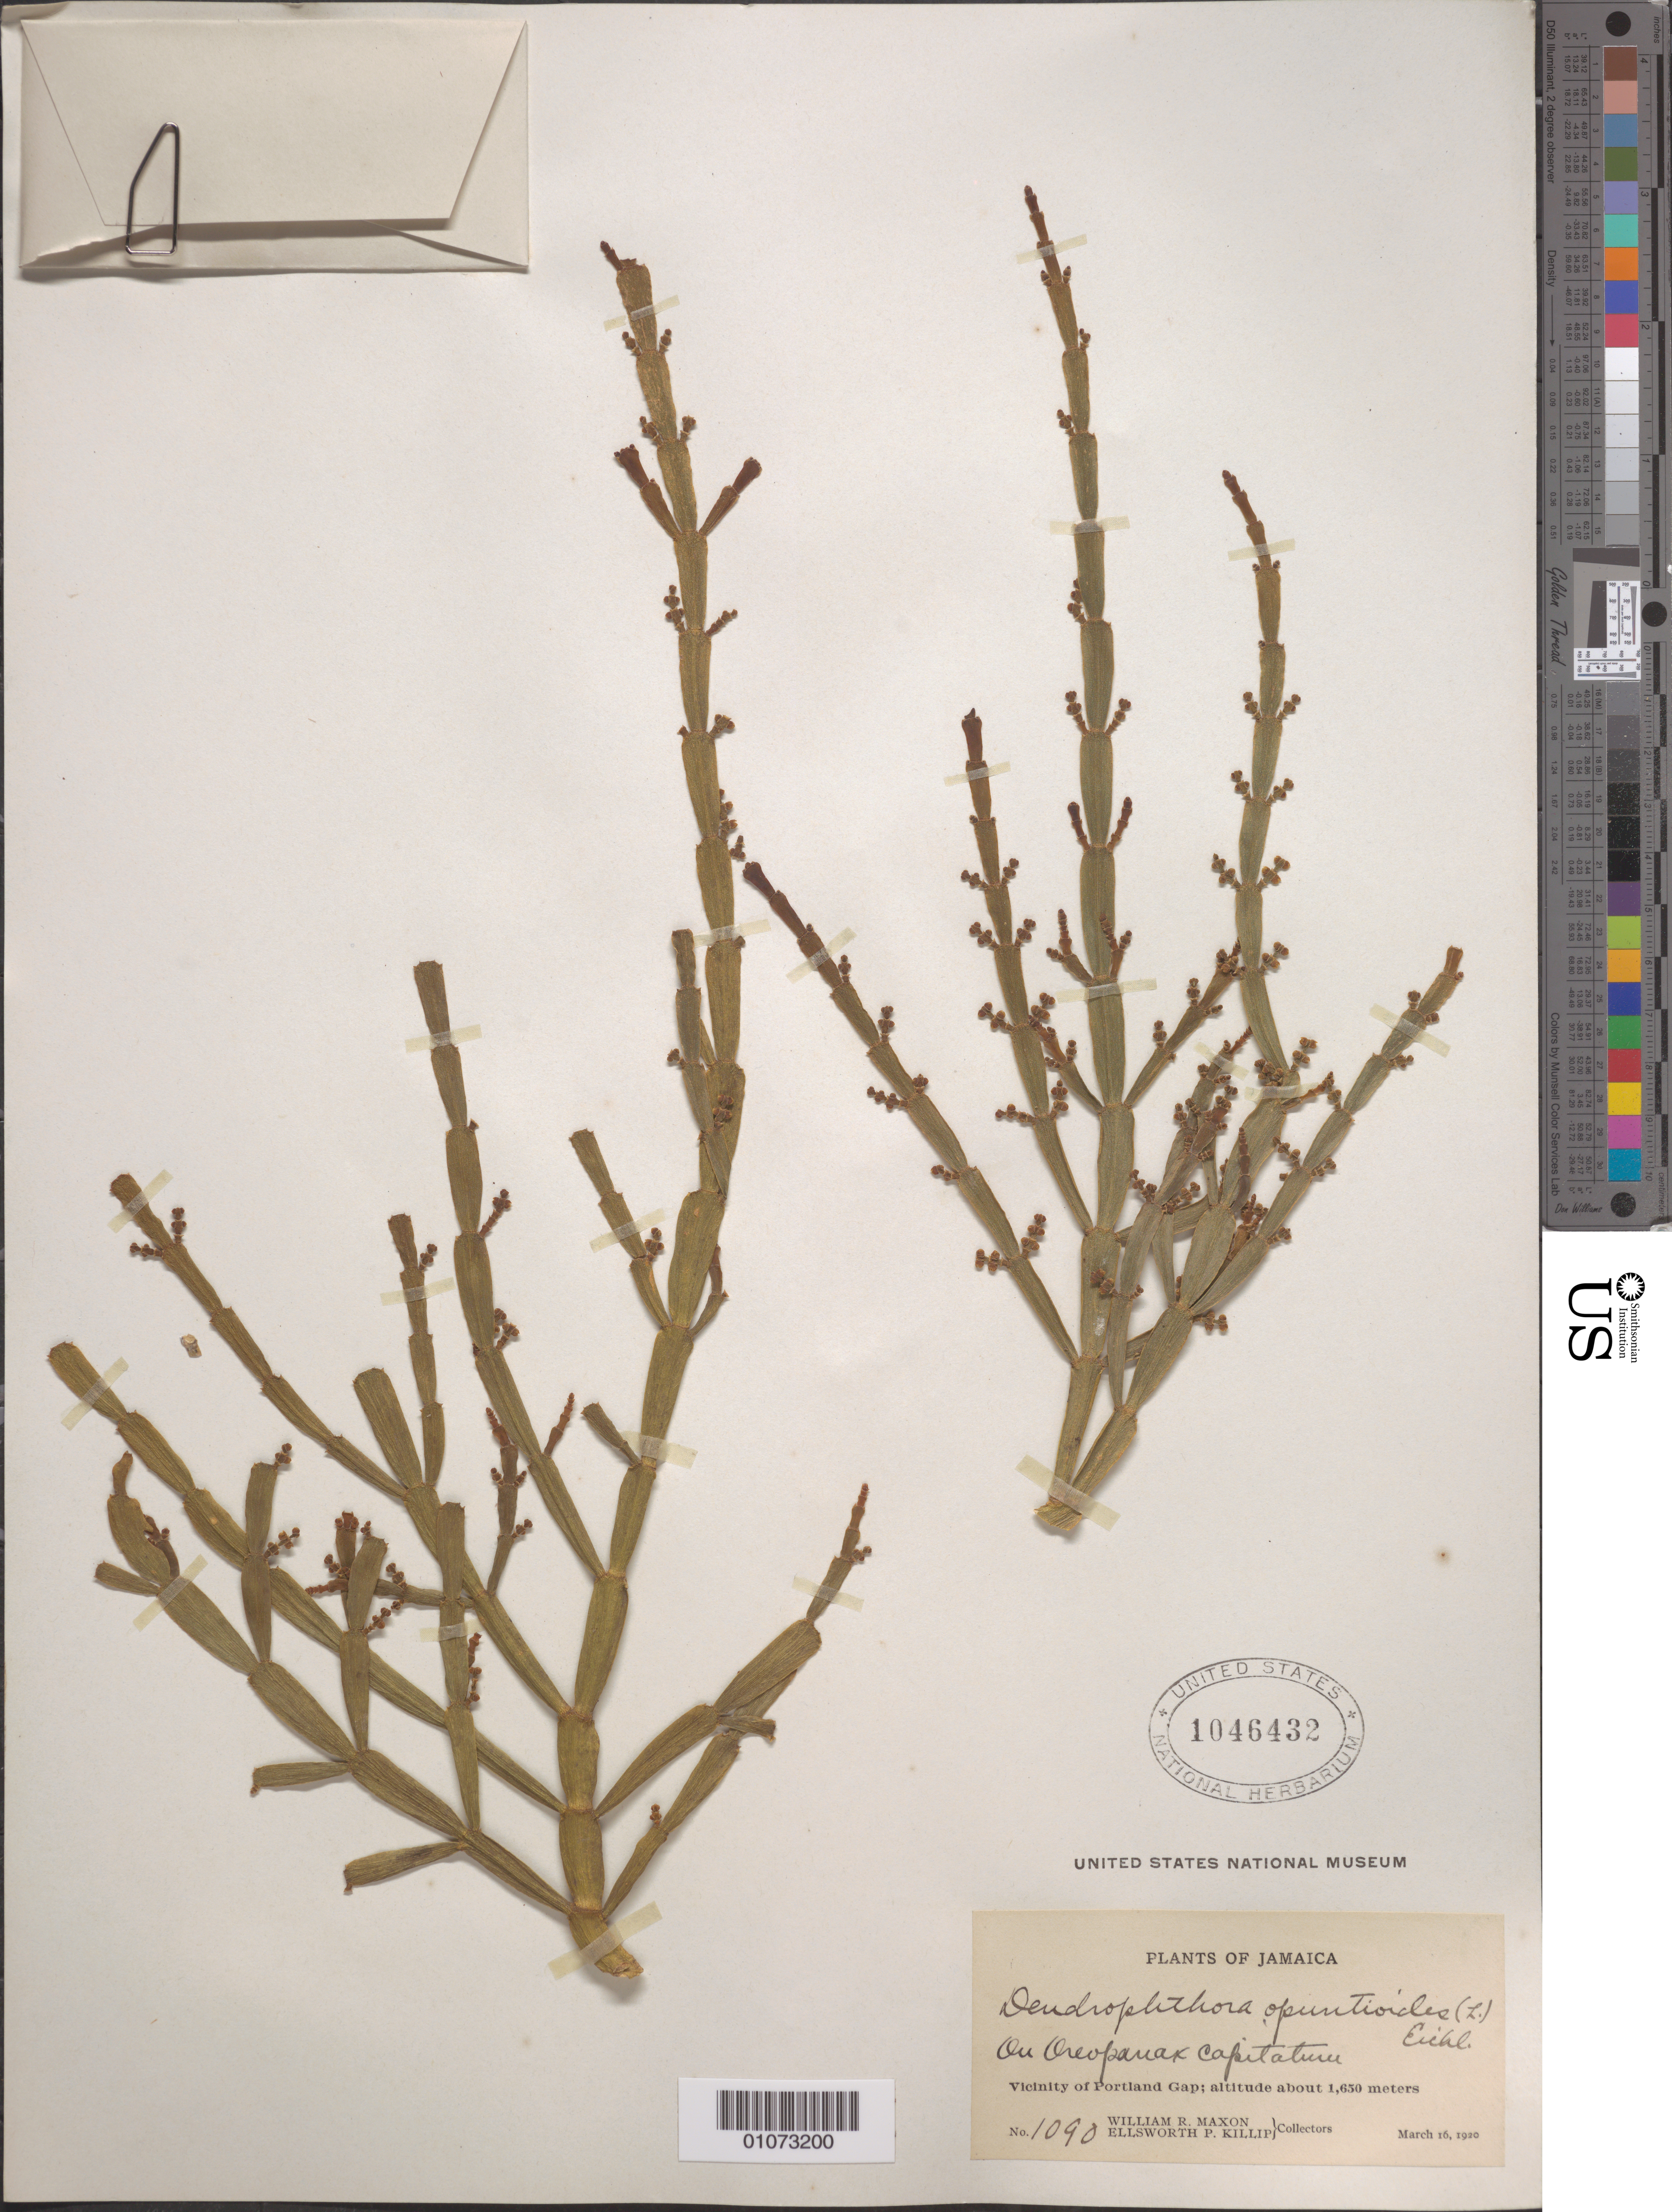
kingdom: Plantae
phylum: Tracheophyta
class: Magnoliopsida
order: Santalales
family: Viscaceae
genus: Dendrophthora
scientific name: Dendrophthora opuntioides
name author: (L.) Eichler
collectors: W. R. Maxon & P. Ellsworth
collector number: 1090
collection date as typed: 16 Mar 1920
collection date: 1920-03-16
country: Jamaica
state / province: Portland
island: Jamaica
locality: Vicinity of Portland Gap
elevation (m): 1650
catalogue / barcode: US 1046432